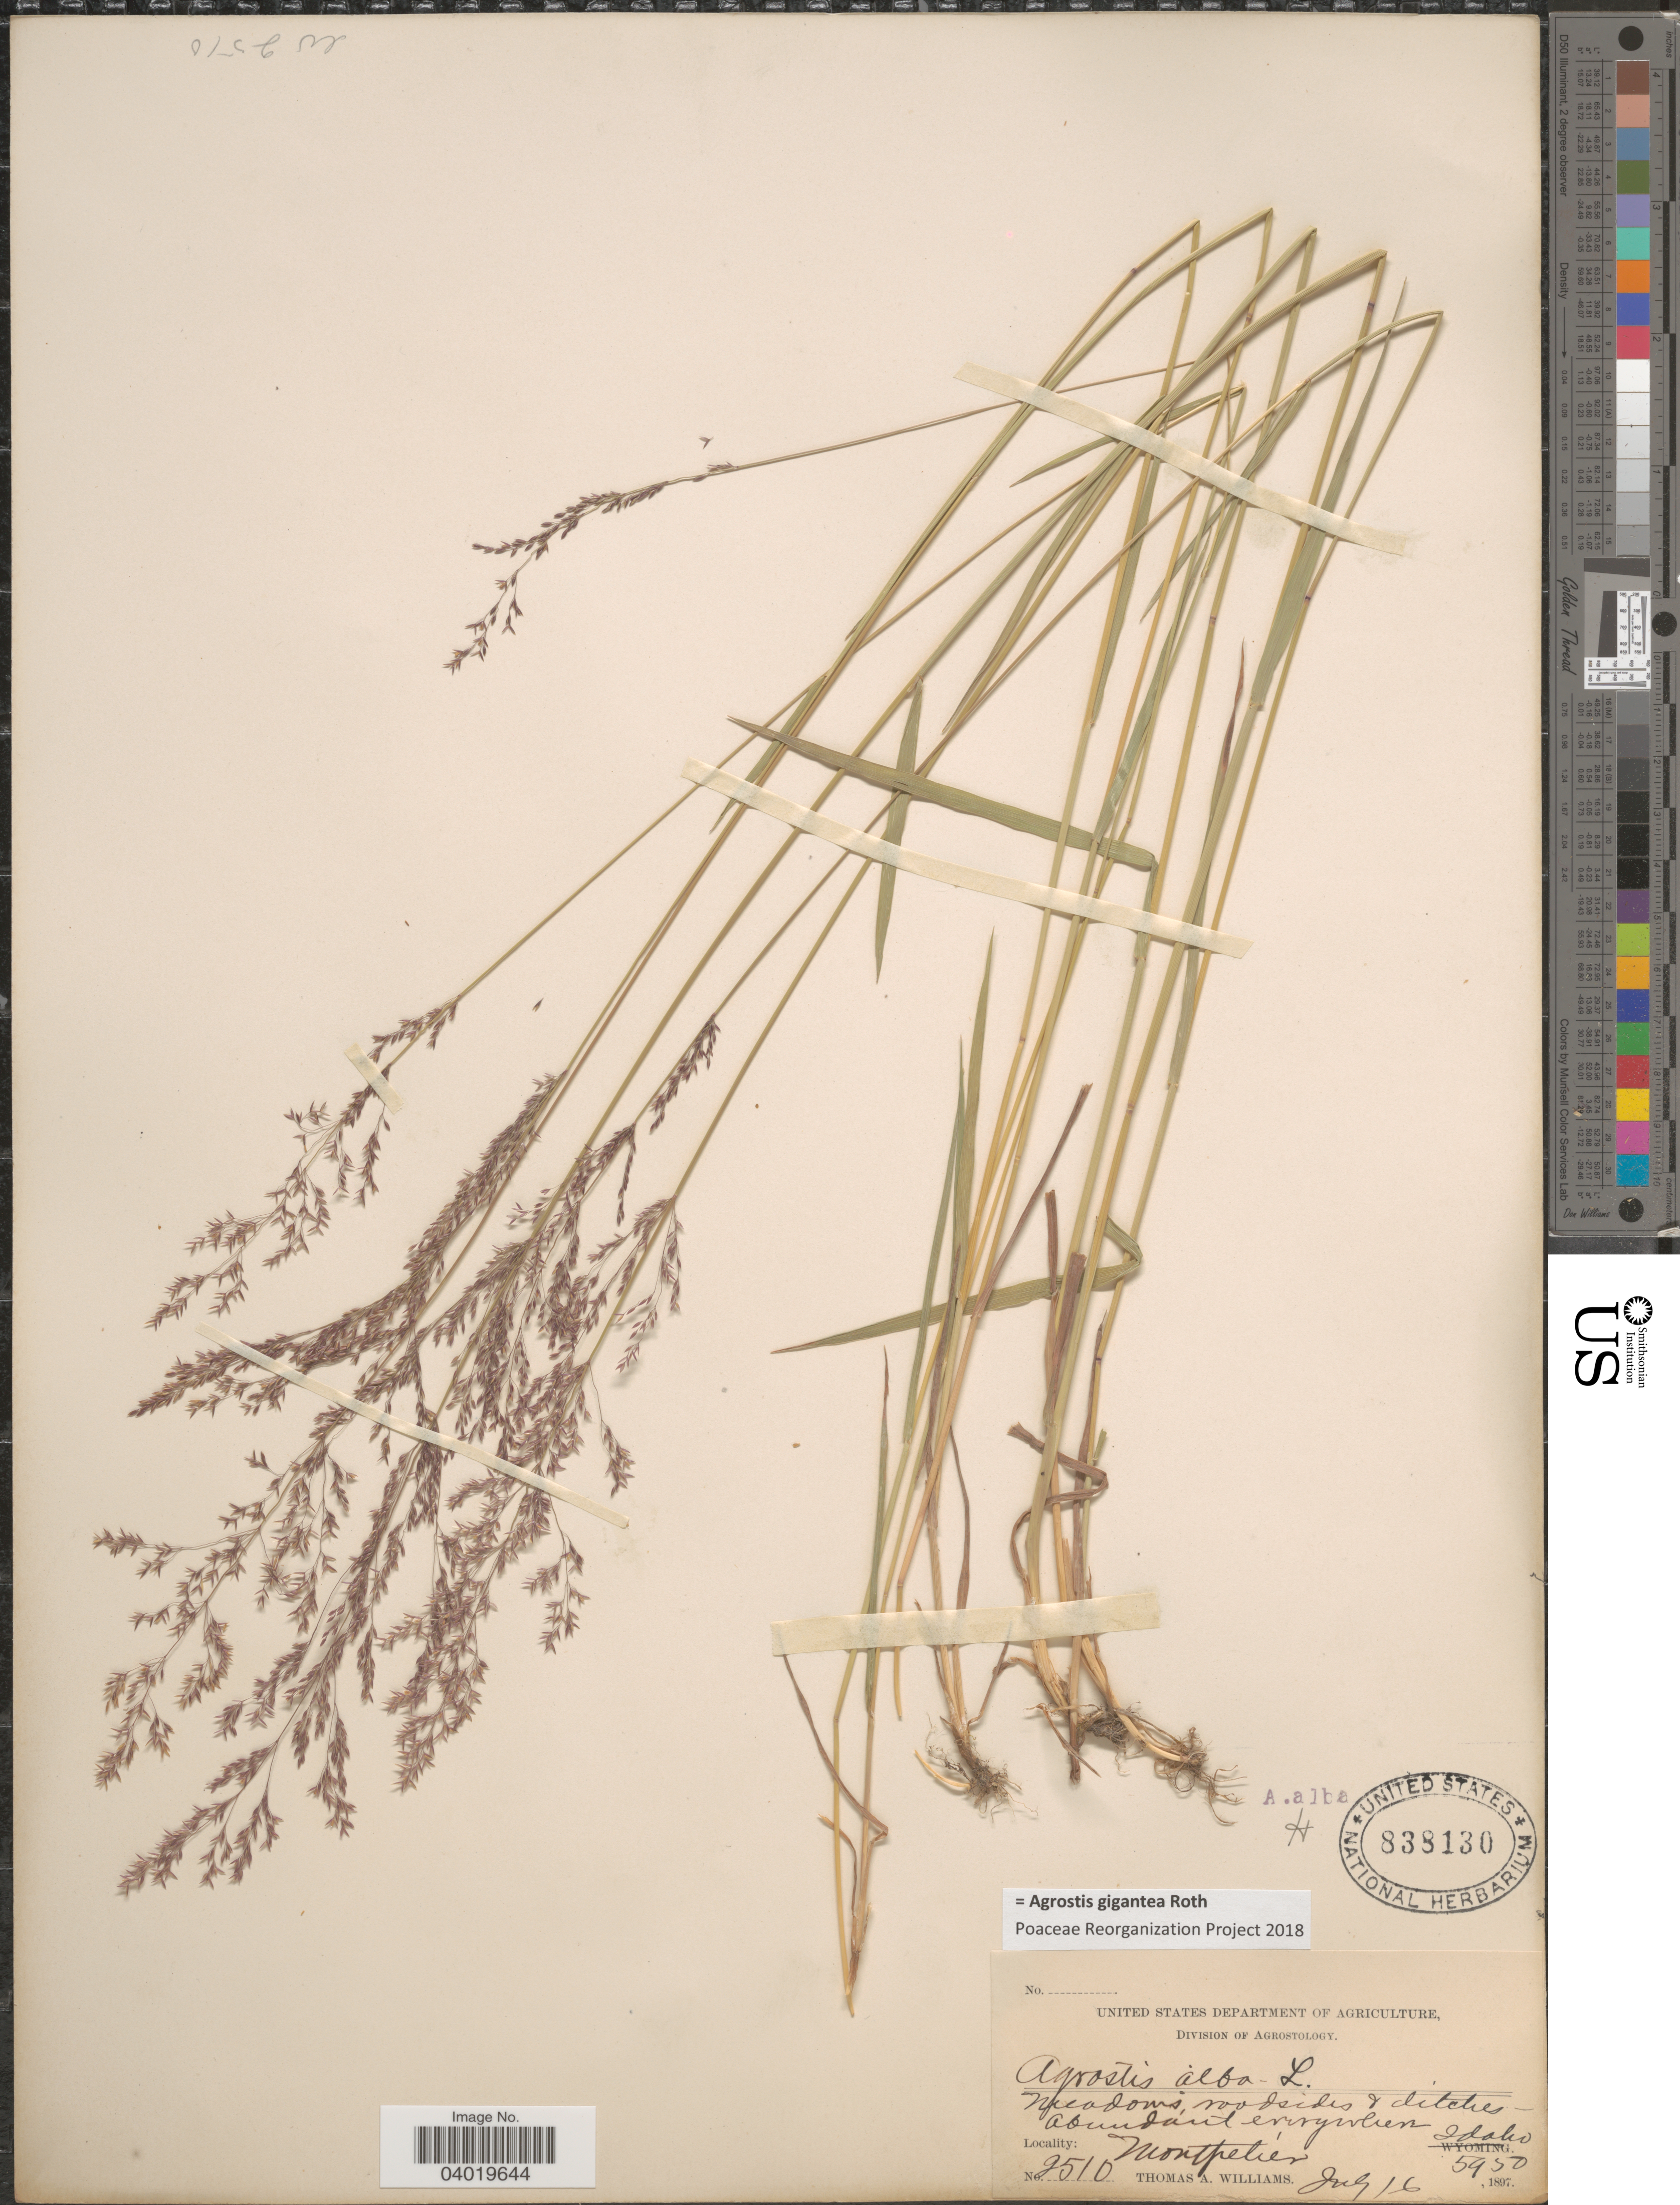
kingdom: Plantae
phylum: Tracheophyta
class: Liliopsida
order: Poales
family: Poaceae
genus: Agrostis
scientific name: Agrostis gigantea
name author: Roth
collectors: T. A. Williams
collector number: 2510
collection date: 1897-07-16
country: United States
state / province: Idaho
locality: Montpellier.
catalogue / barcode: US 838130